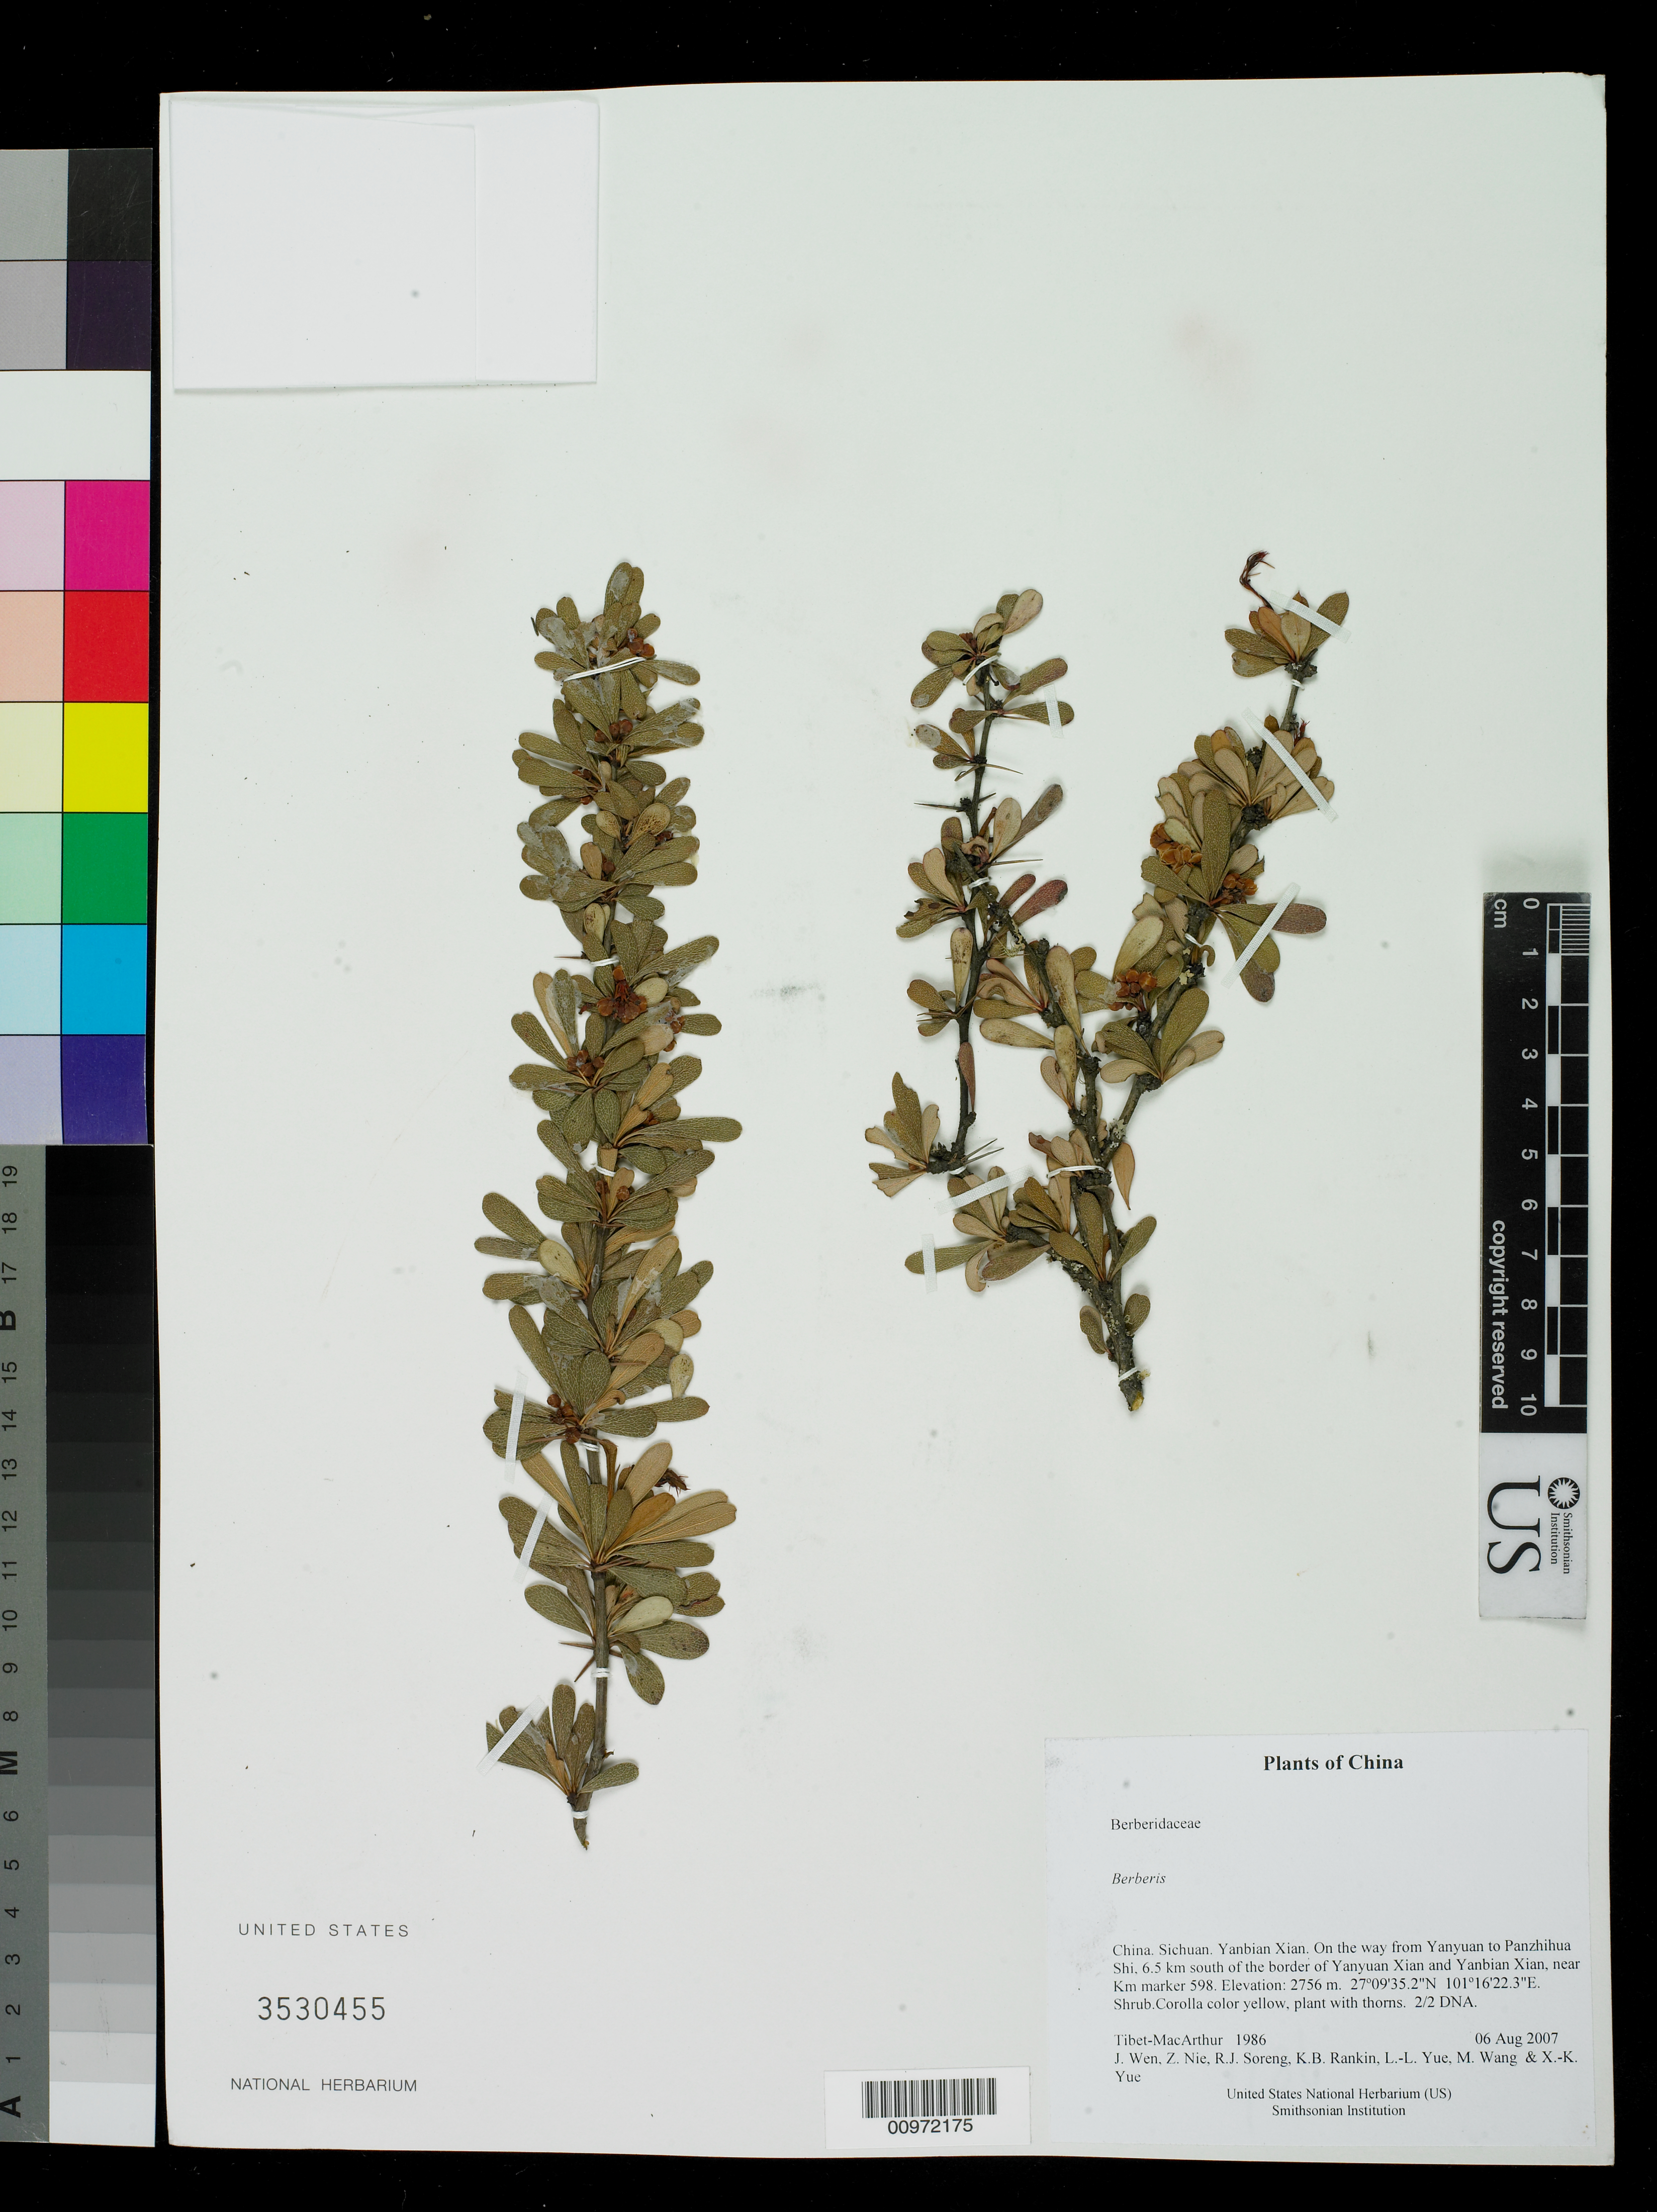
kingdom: Plantae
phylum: Tracheophyta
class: Magnoliopsida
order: Ranunculales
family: Berberidaceae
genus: Berberis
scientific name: Berberis wilsoniae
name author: Hemsl.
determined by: Harber, Julian, (UNITED KINGDOM)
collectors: Tibet-MacArthur, J. Wen, Z. Nie, R. J. Soreng, K. Rankin, L. Yue, M. Wang & X. Yue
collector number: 1986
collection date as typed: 06 Aug 2007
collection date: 2007-08-06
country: China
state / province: Sichuan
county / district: Yanbian Xian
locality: On the way from Yanyuan to Panzhihua Shi, 6.5 km south of the border of Yanyuan Xian and Yanbian Xian, near Km marker 598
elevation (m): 2756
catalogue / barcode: US 3530455